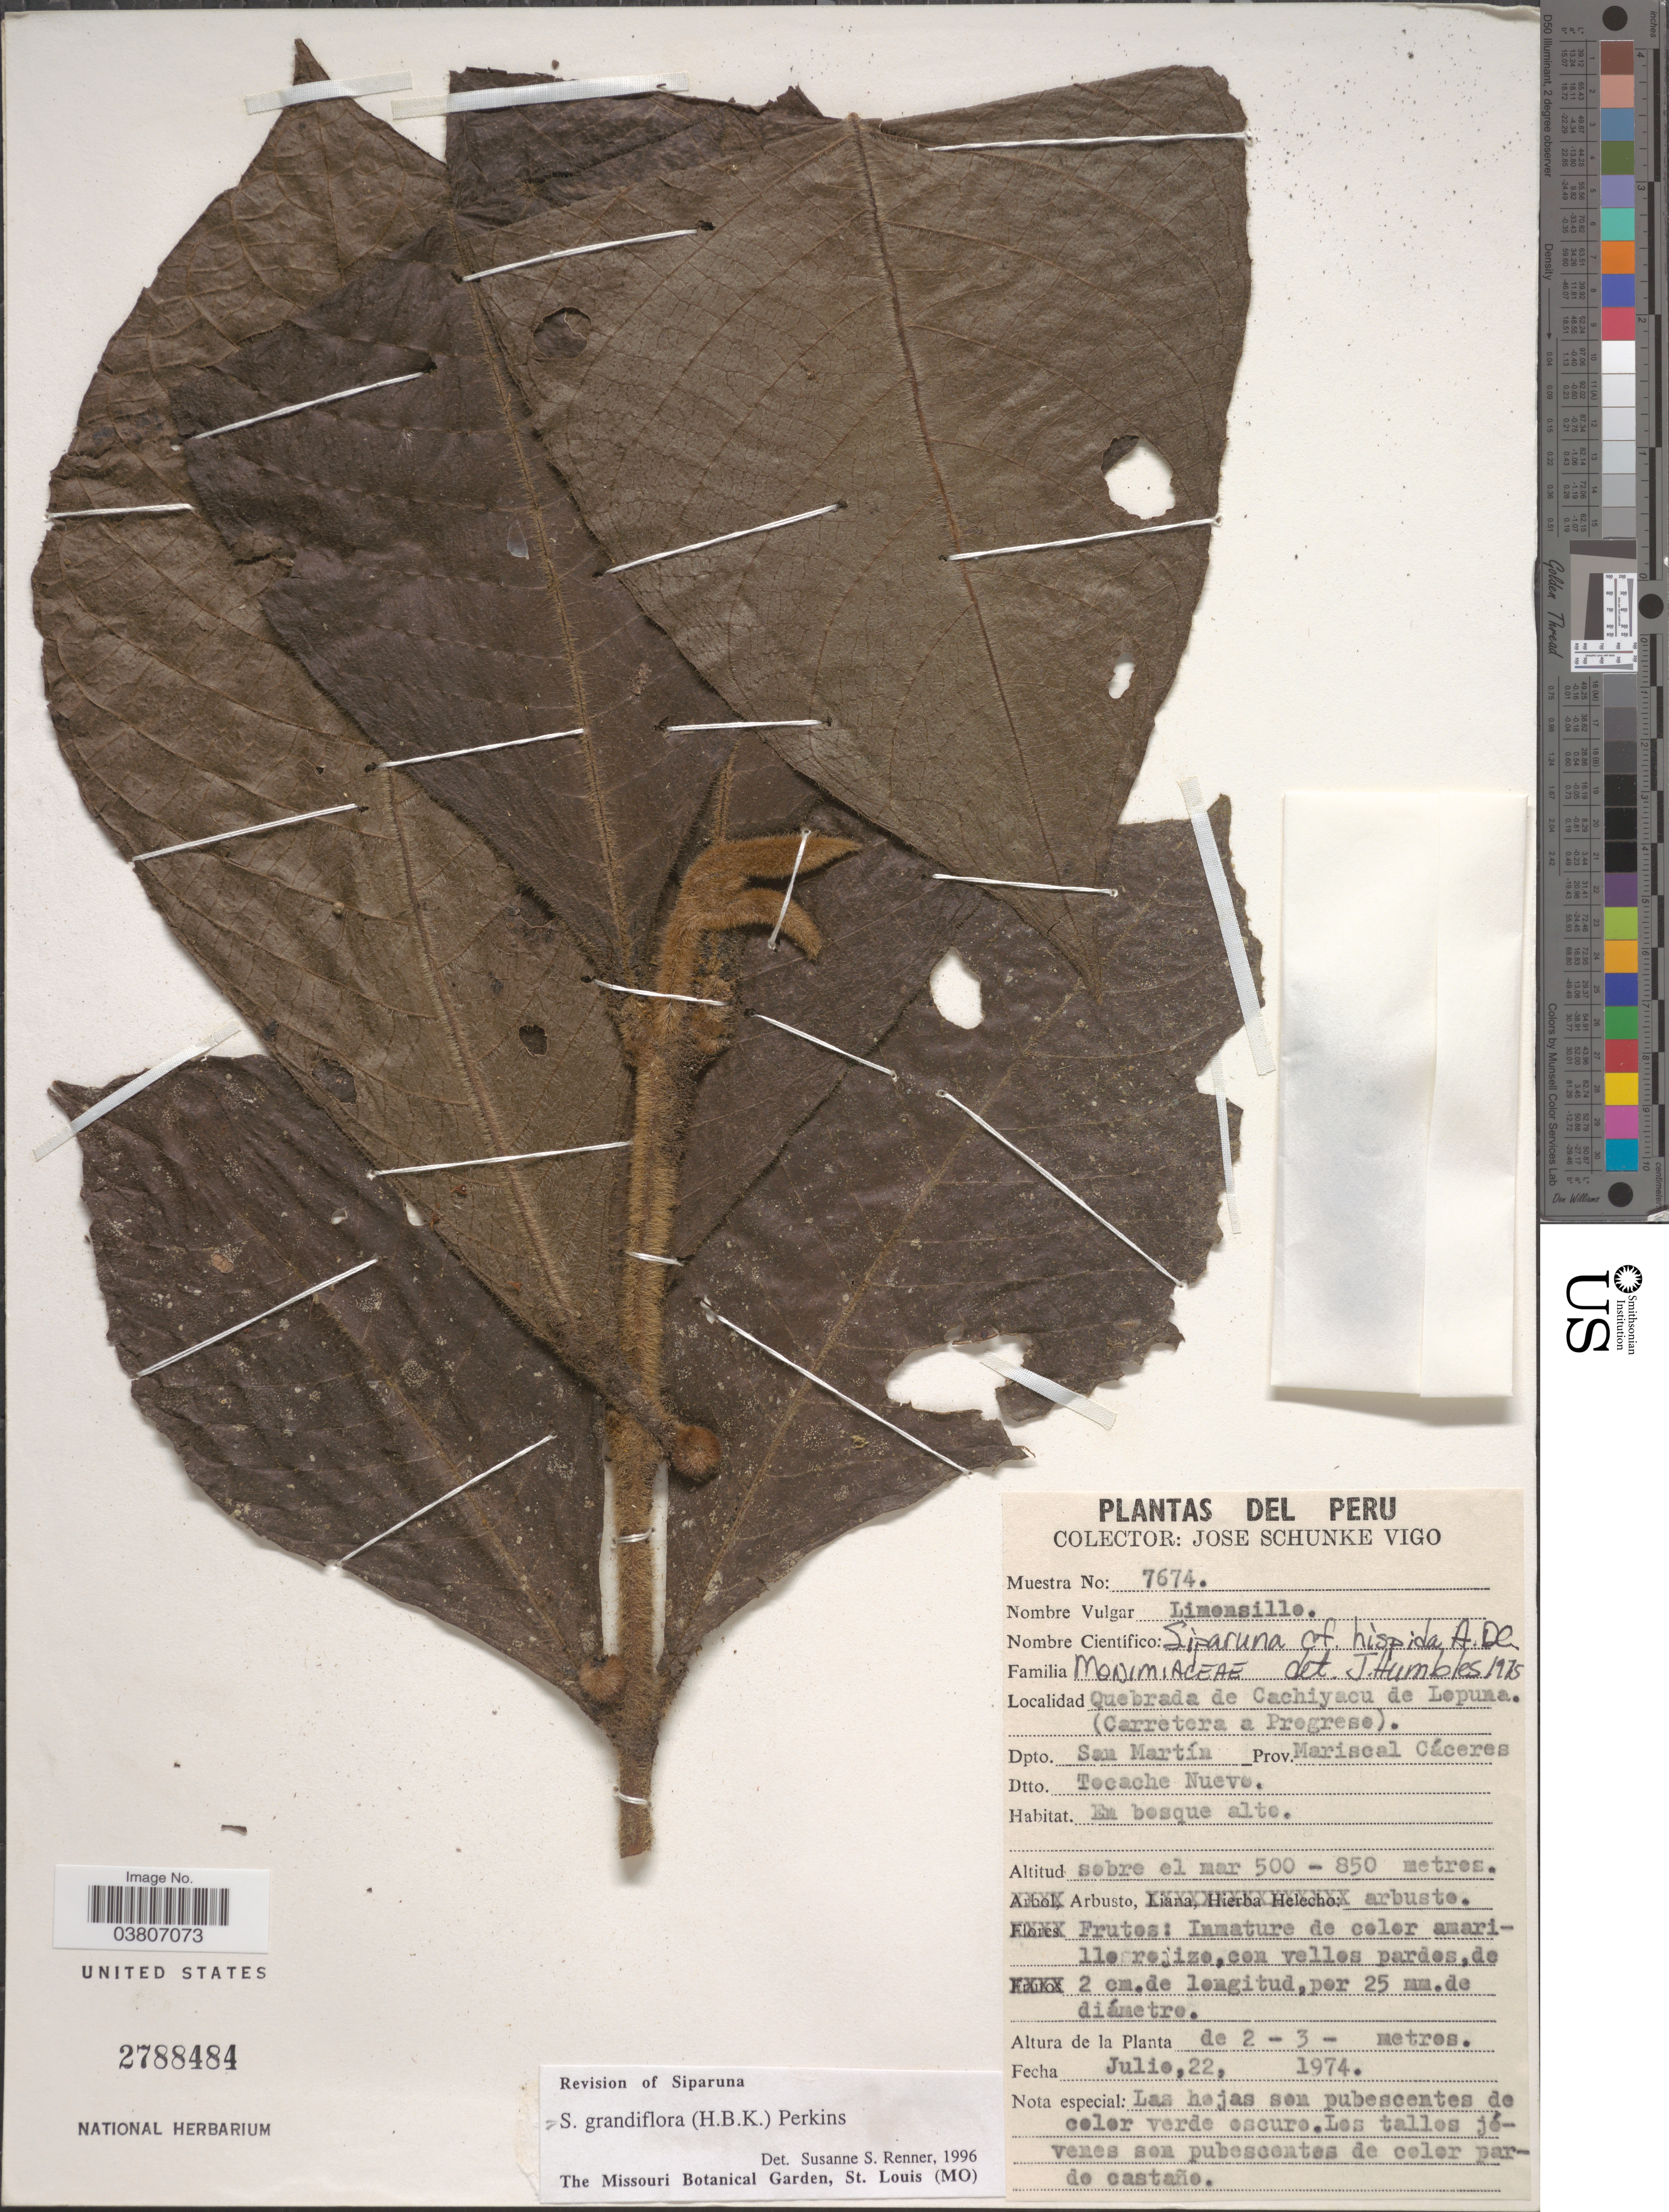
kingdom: Plantae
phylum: Tracheophyta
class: Magnoliopsida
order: Laurales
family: Siparunaceae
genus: Siparuna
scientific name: Siparuna grandiflora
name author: (Kunth) A. DC.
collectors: J. Schunke Vigo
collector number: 7674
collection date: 1974-07-22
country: Peru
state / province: San Martín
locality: Quebrada de Cachiyacu de Lepuna. (Carretera a Progreso). Dpto. San Martín. Prov. Mariscal Cáceres. Dtto. Tecache Nuevo.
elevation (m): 500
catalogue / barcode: US 2788484